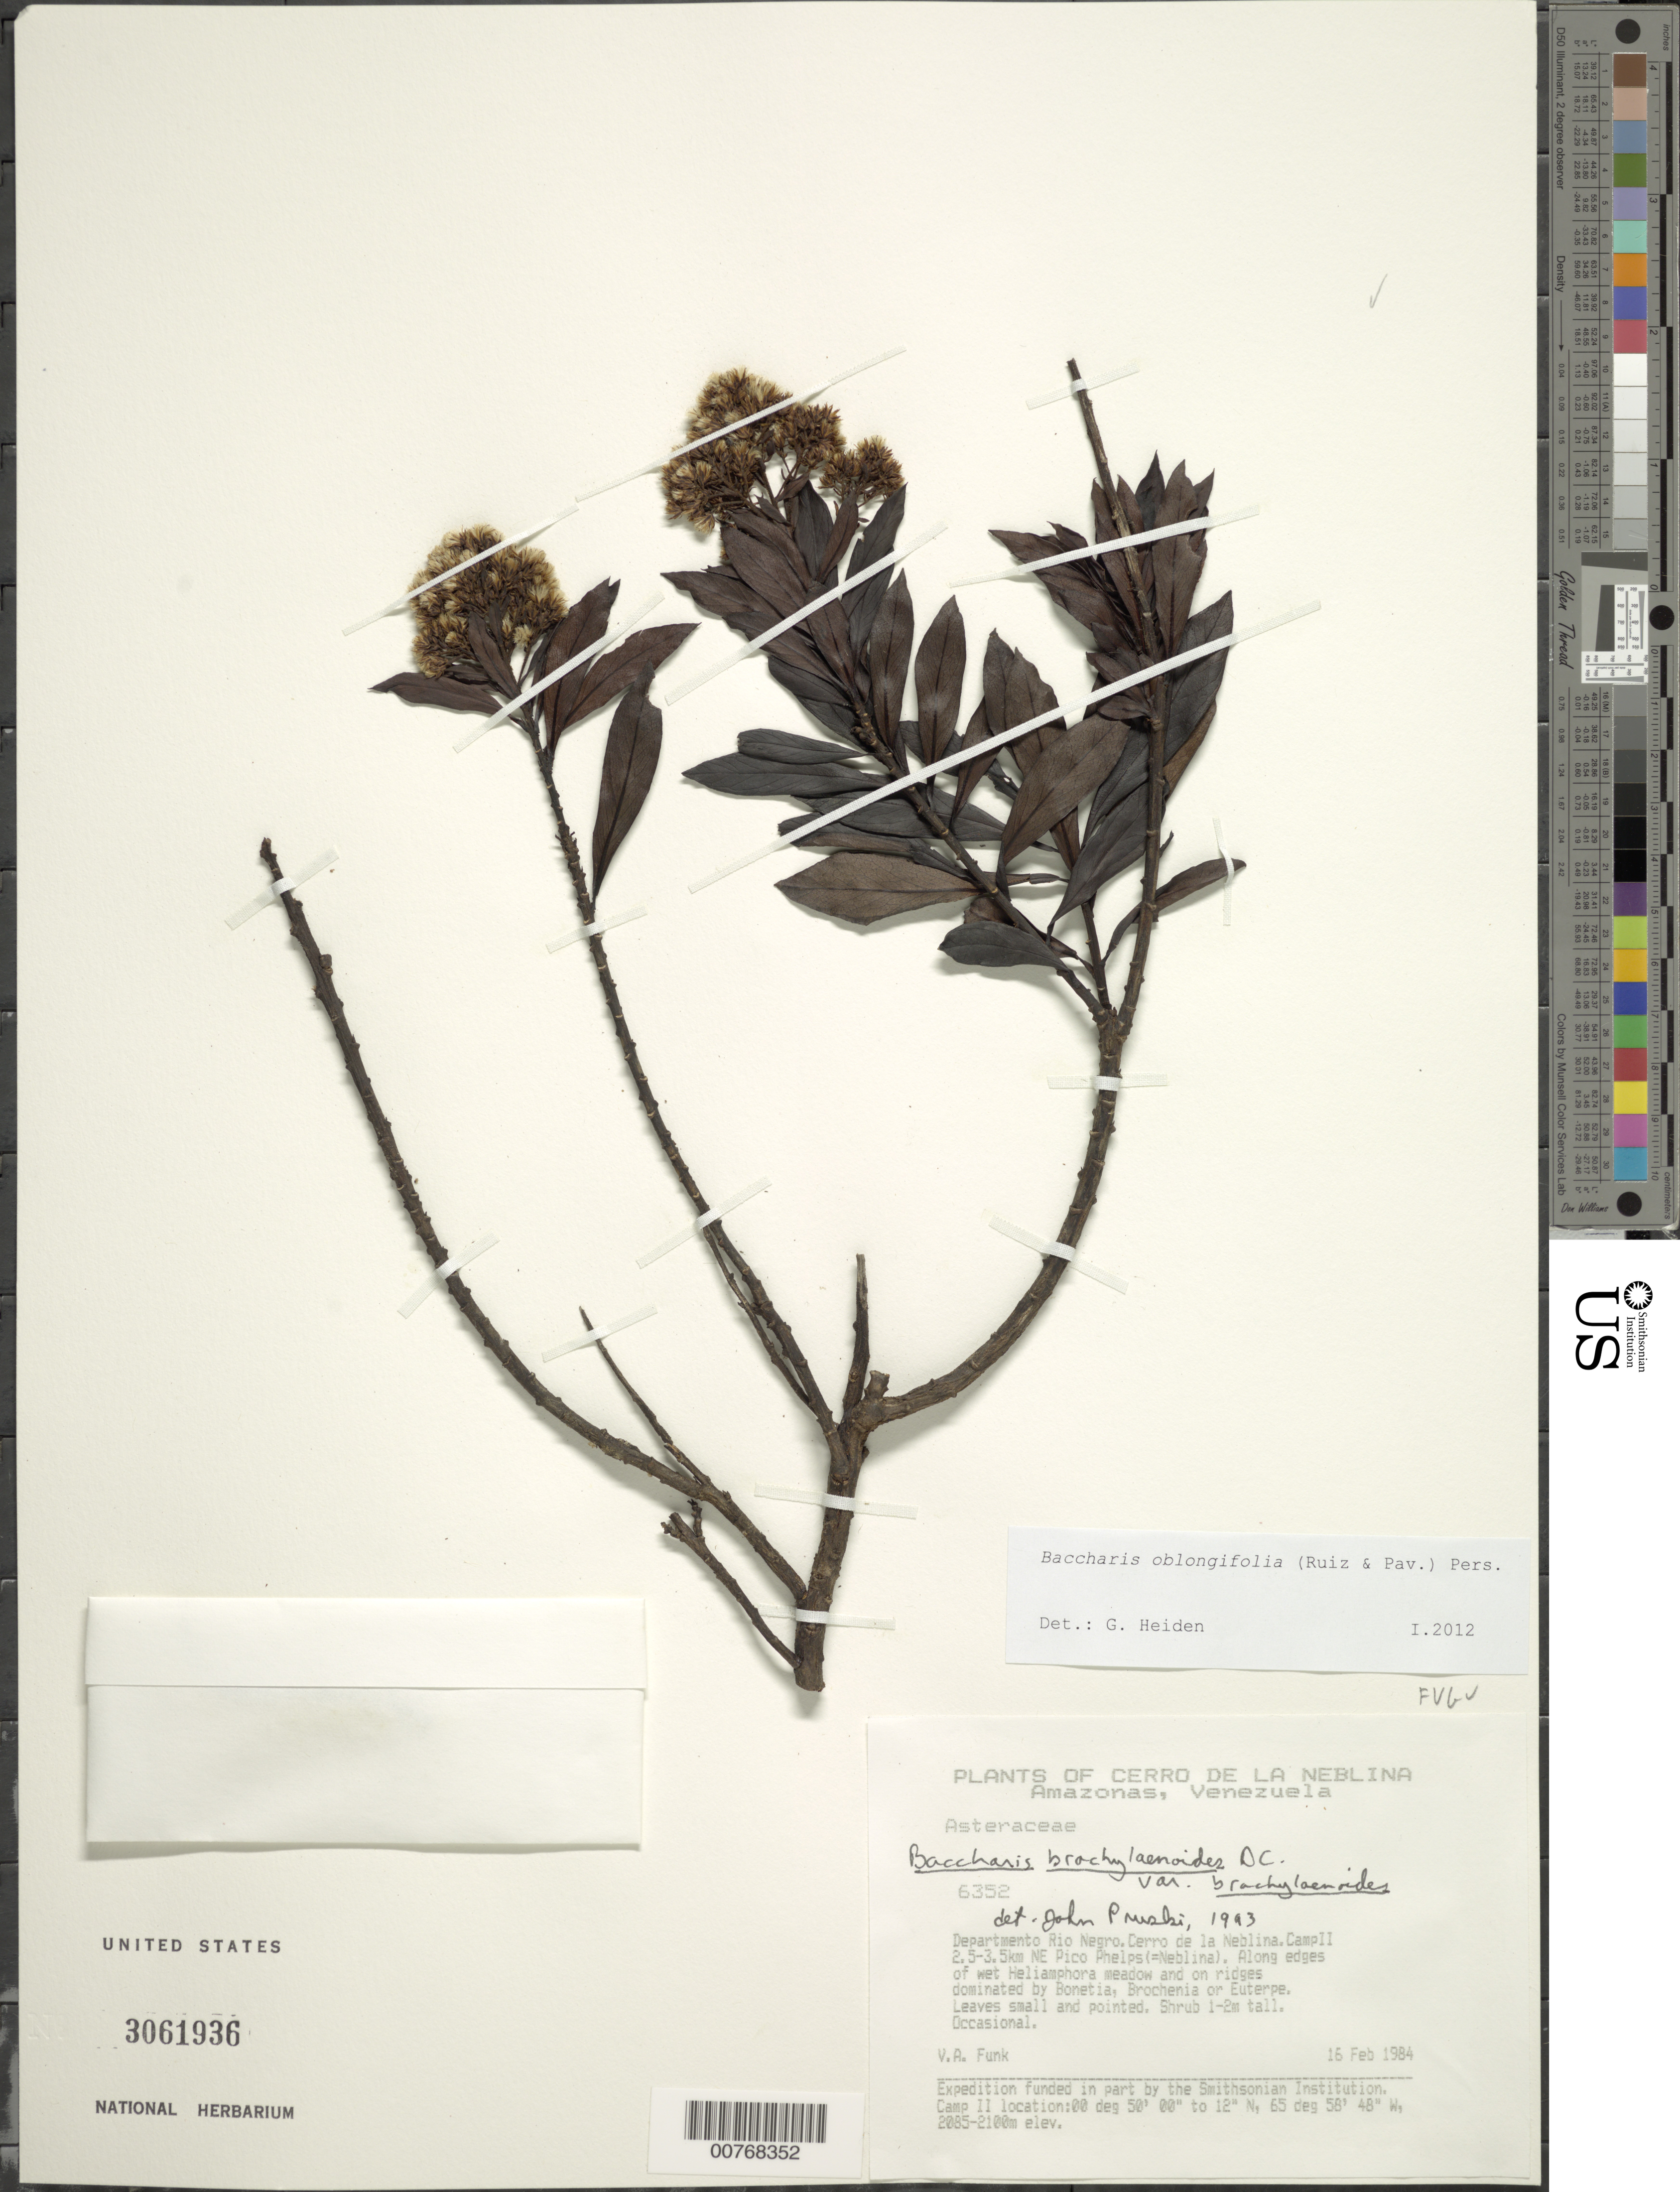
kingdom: Plantae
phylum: Tracheophyta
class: Magnoliopsida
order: Asterales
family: Asteraceae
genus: Baccharis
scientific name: Baccharis oblongifolia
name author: (Ruiz & Pav.) Pers.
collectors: V. Funk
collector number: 6352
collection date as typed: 16-Feb-84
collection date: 1984-02-16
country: Venezuela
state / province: Amazonas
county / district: Río Negro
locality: Cerro de la Neblina, Camp II 2.5-3.5 km NE Pico Phelps (=Neblina)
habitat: Edges of wet Heliamphora meadow and on ridges dominated by Bonetia, Brochenia, or Euterpe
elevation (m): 2085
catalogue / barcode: US 3061936